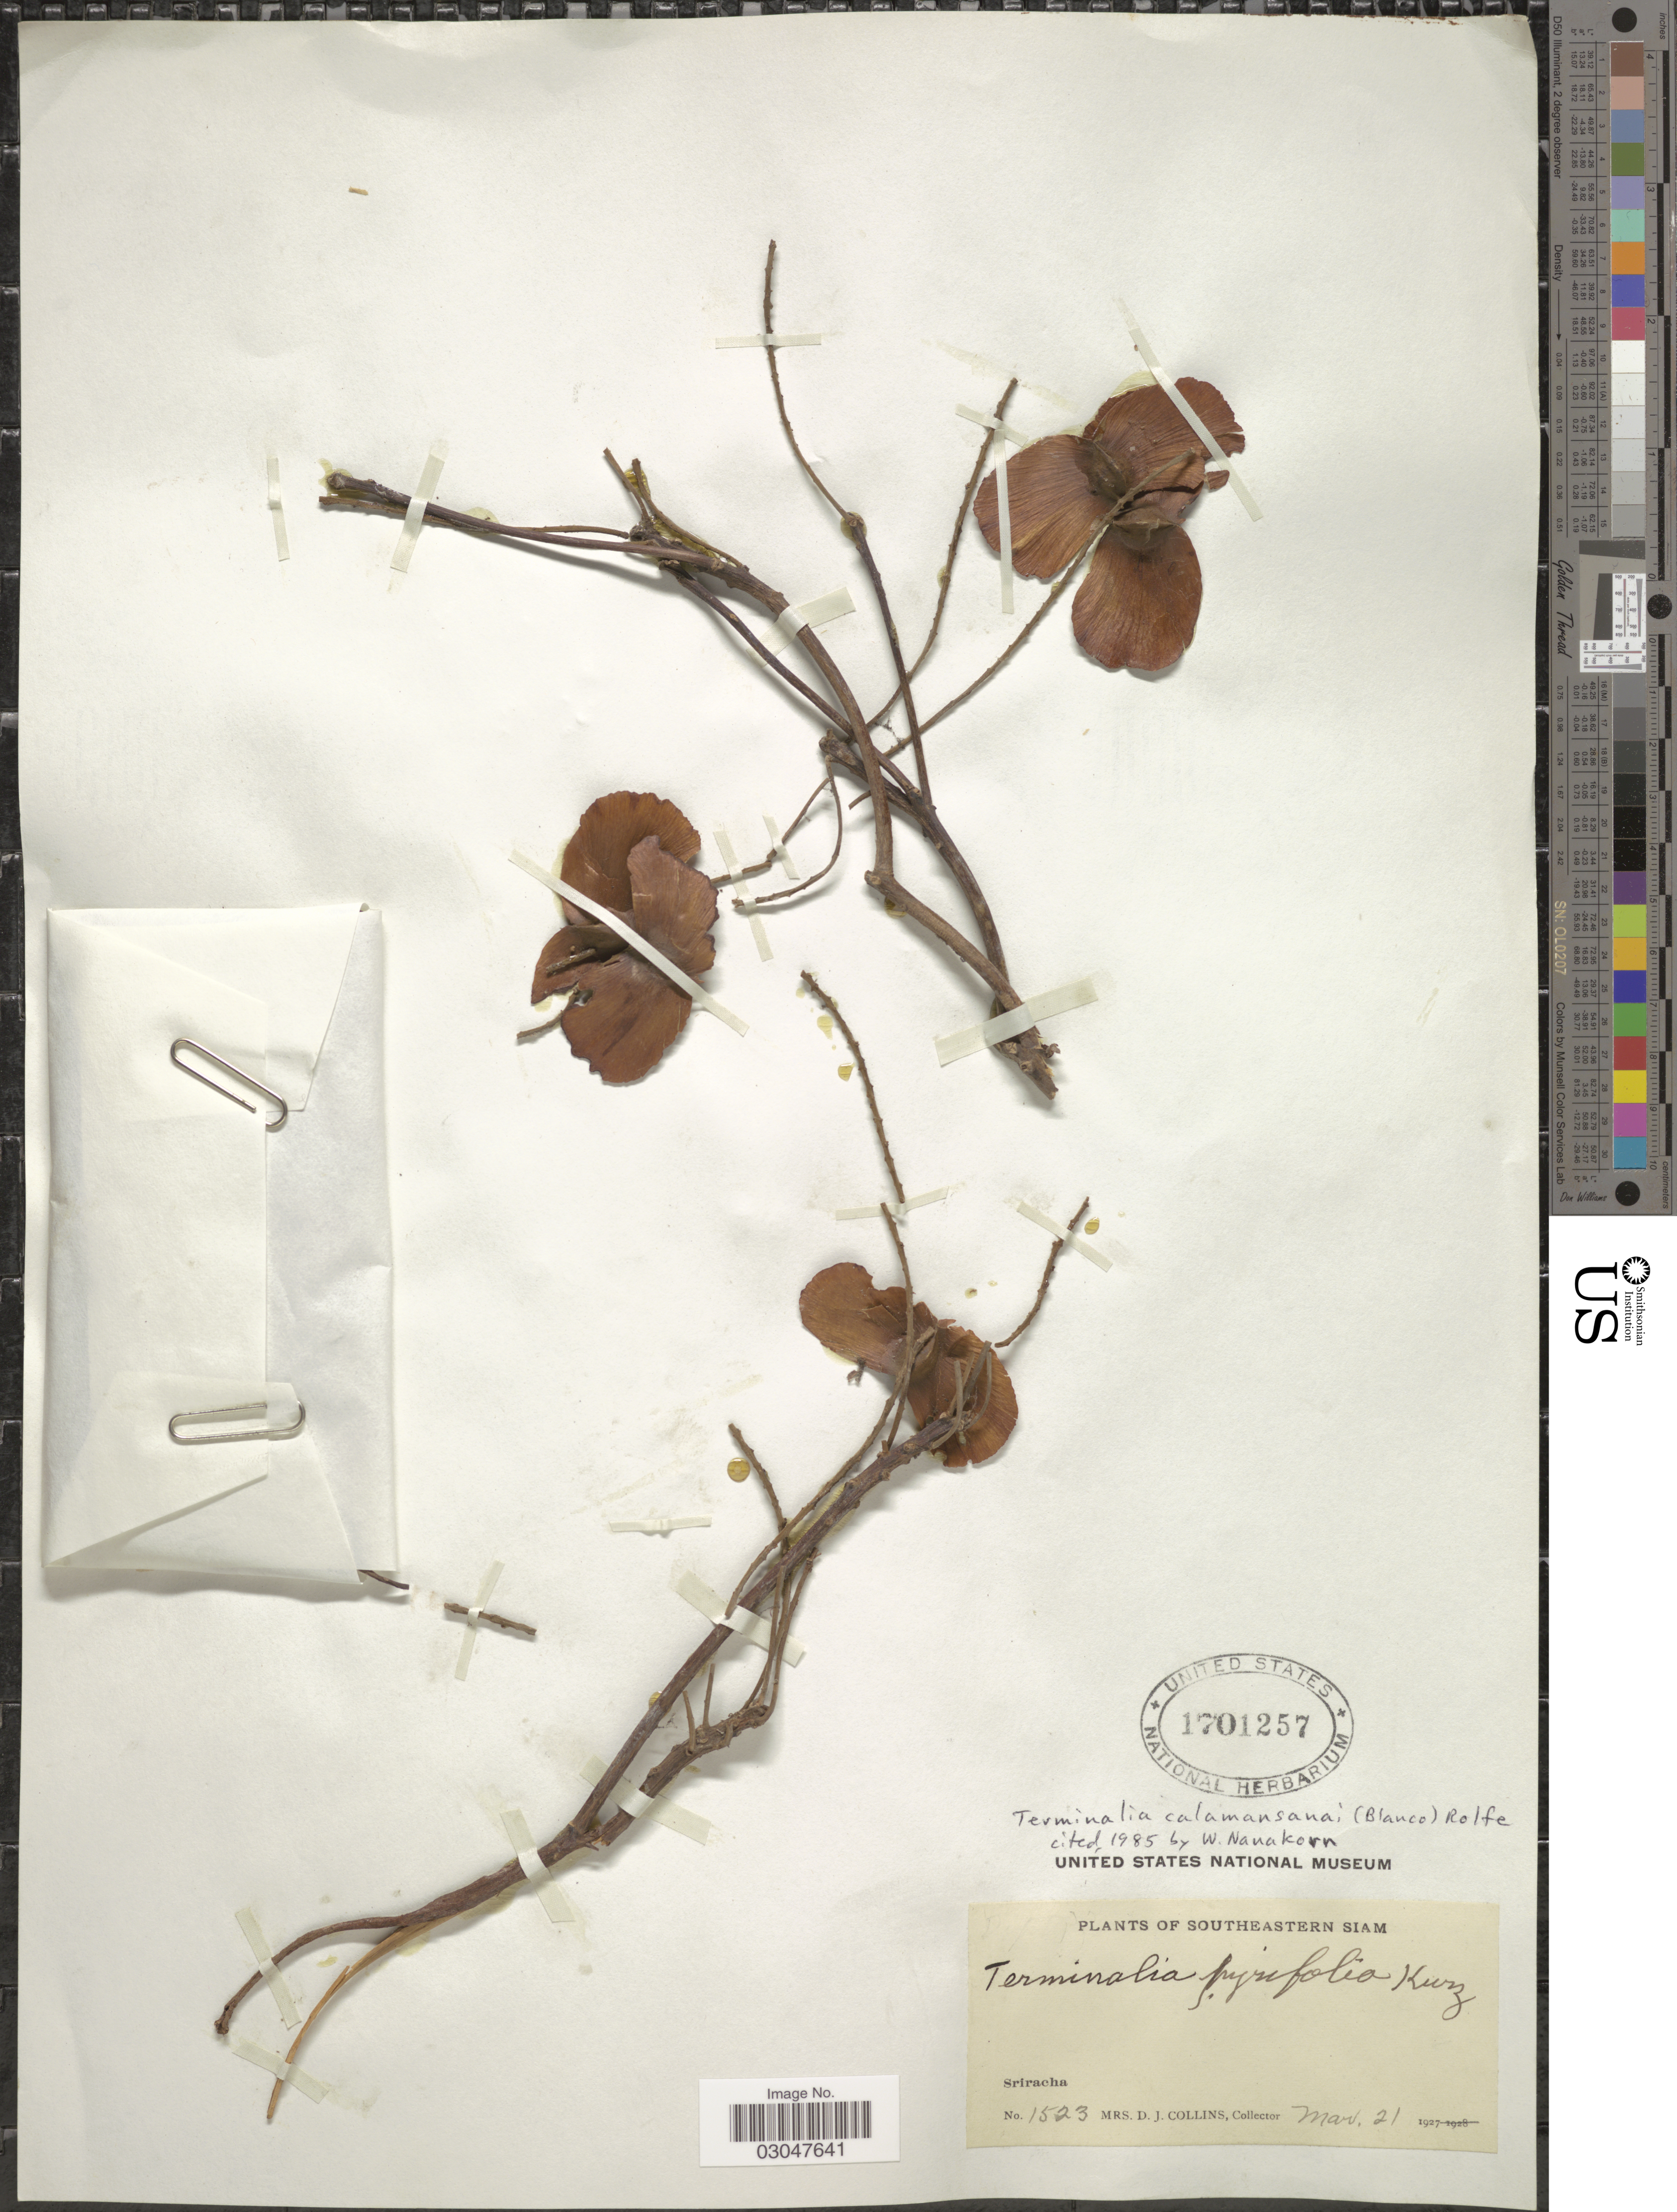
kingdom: Plantae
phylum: Tracheophyta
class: Magnoliopsida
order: Myrtales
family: Combretaceae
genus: Terminalia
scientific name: Terminalia calamansanai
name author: (Blanco) Rolfe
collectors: Mrs. D. J. Collins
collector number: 1523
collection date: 1927-03-21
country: Thailand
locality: Southeastern Siam. Sriracha.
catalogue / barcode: US 1701257